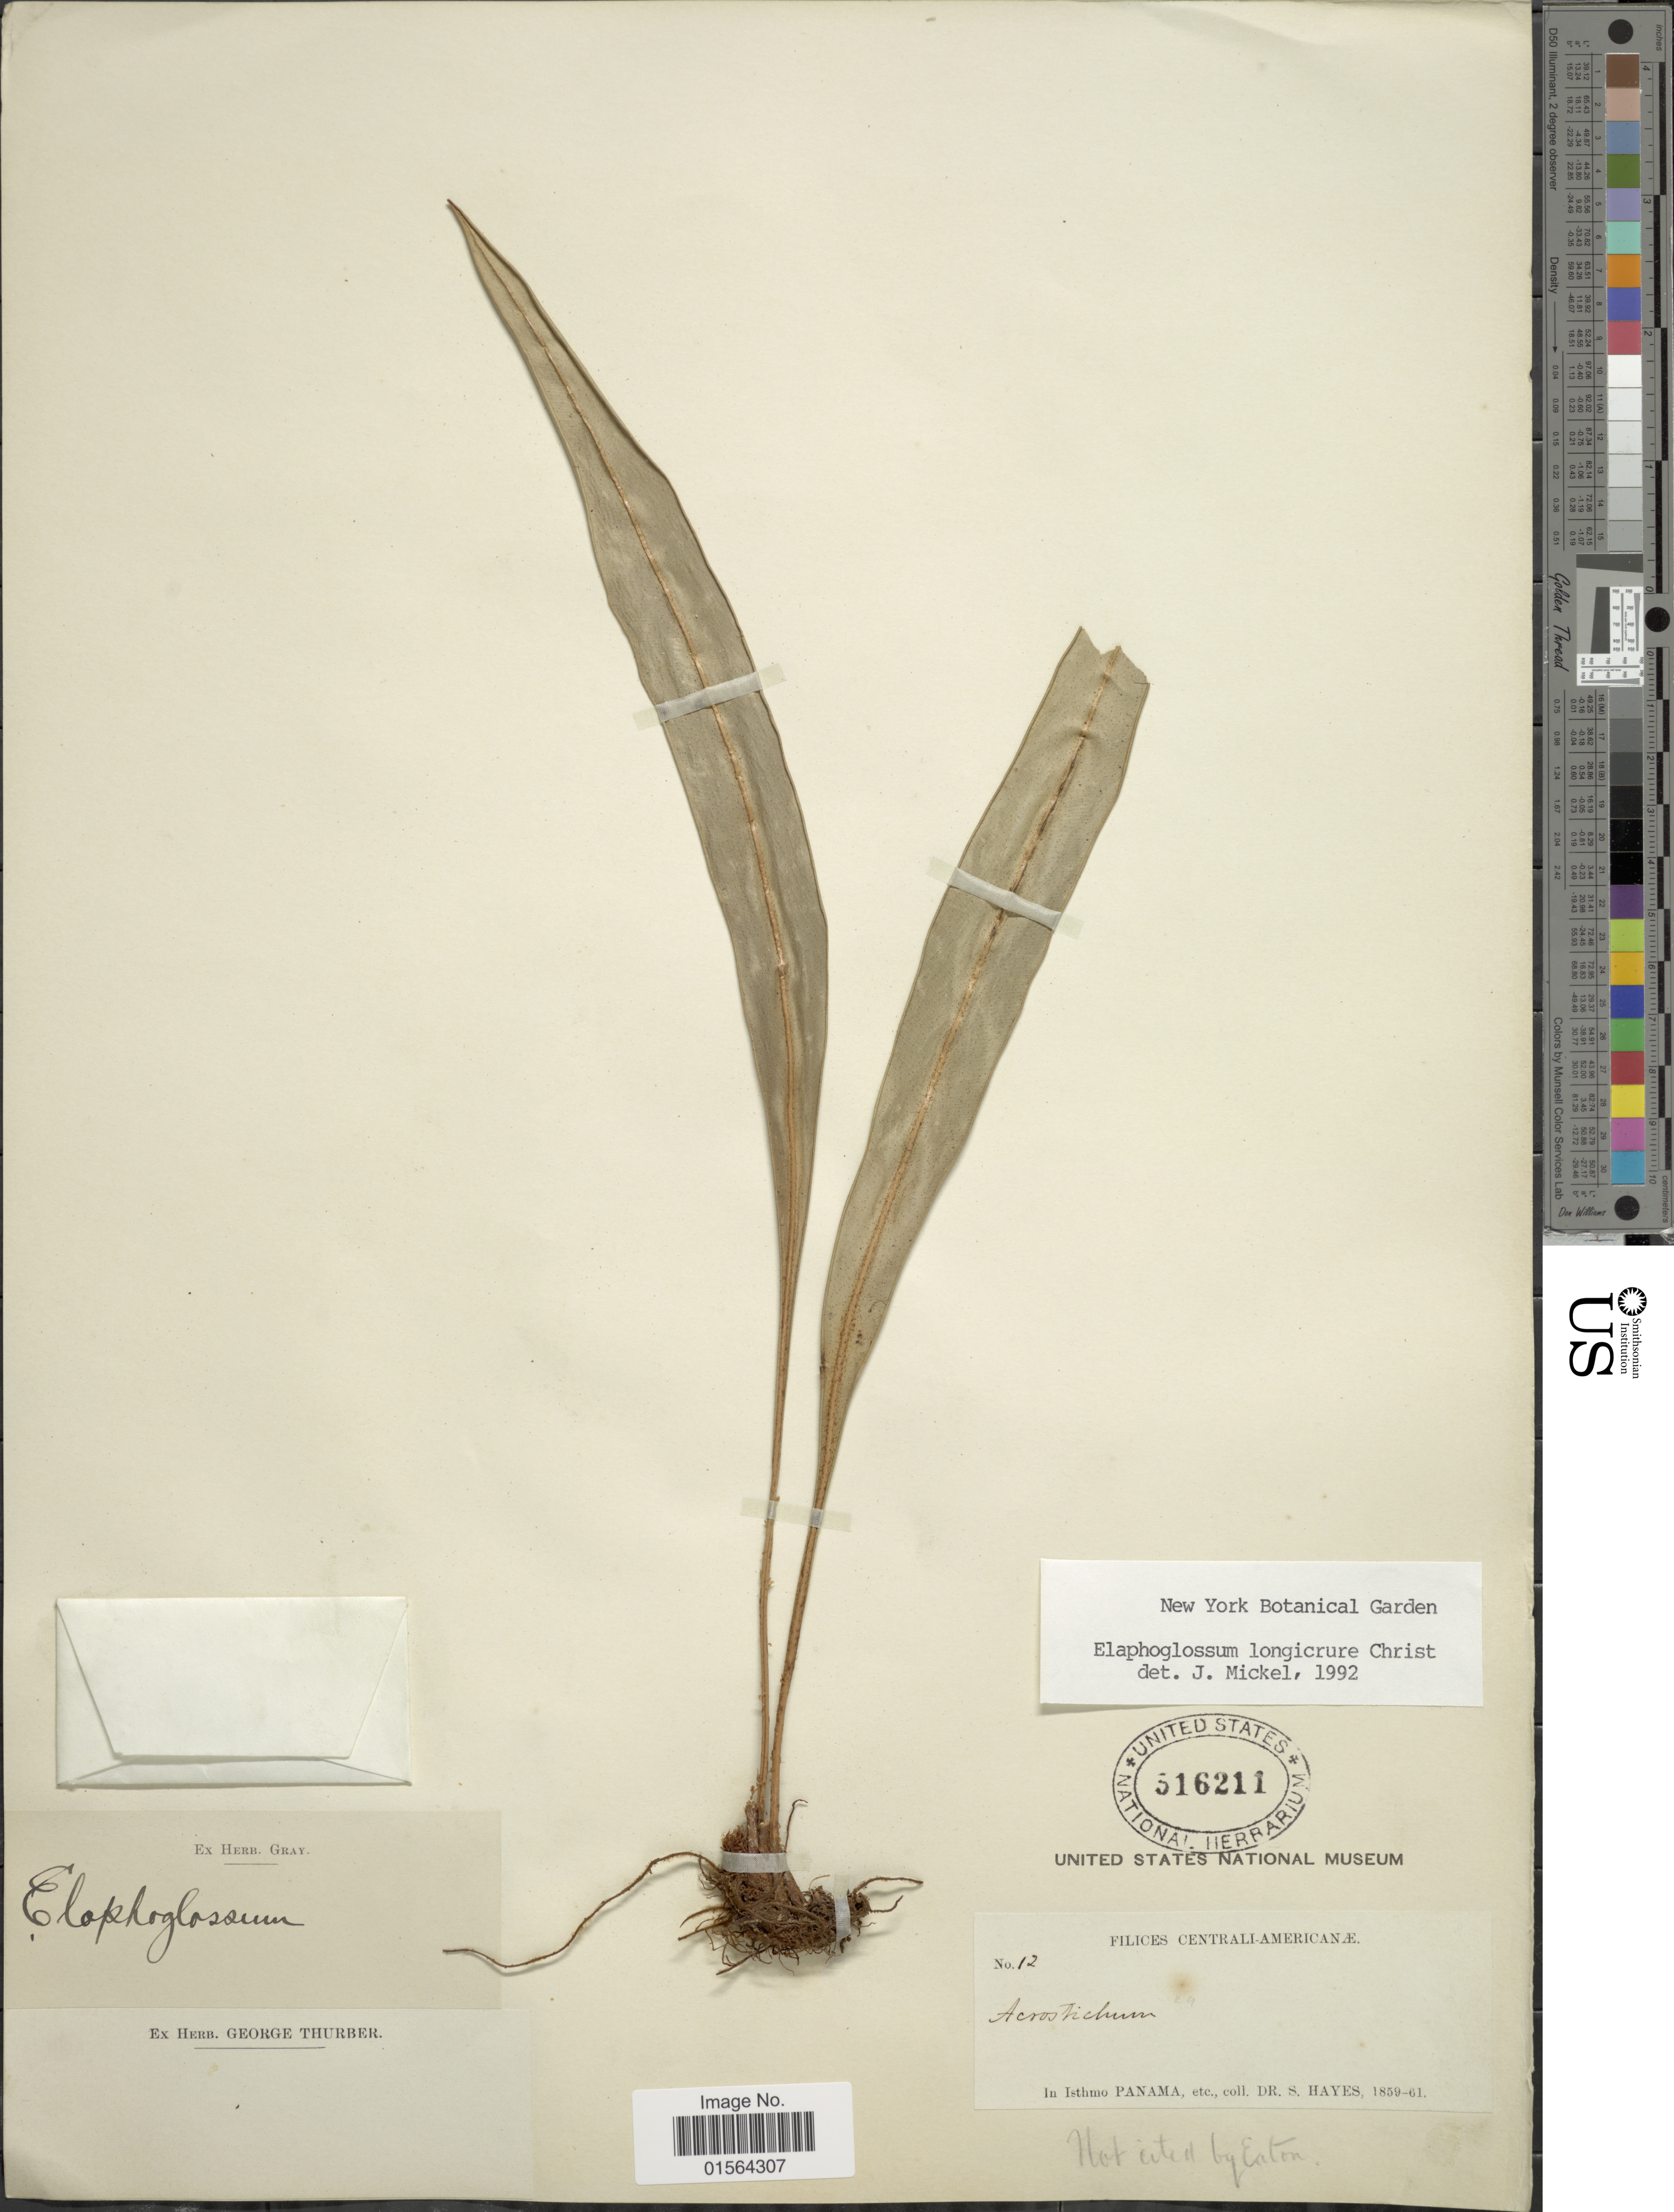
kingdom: Plantae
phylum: Tracheophyta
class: Polypodiopsida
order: Polypodiales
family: Dryopteridaceae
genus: Elaphoglossum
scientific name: Elaphoglossum longicrure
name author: Christ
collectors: S. Hayes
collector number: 12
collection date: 1859/1861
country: Panama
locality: Centrali-Americanae, Panama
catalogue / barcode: US 516211